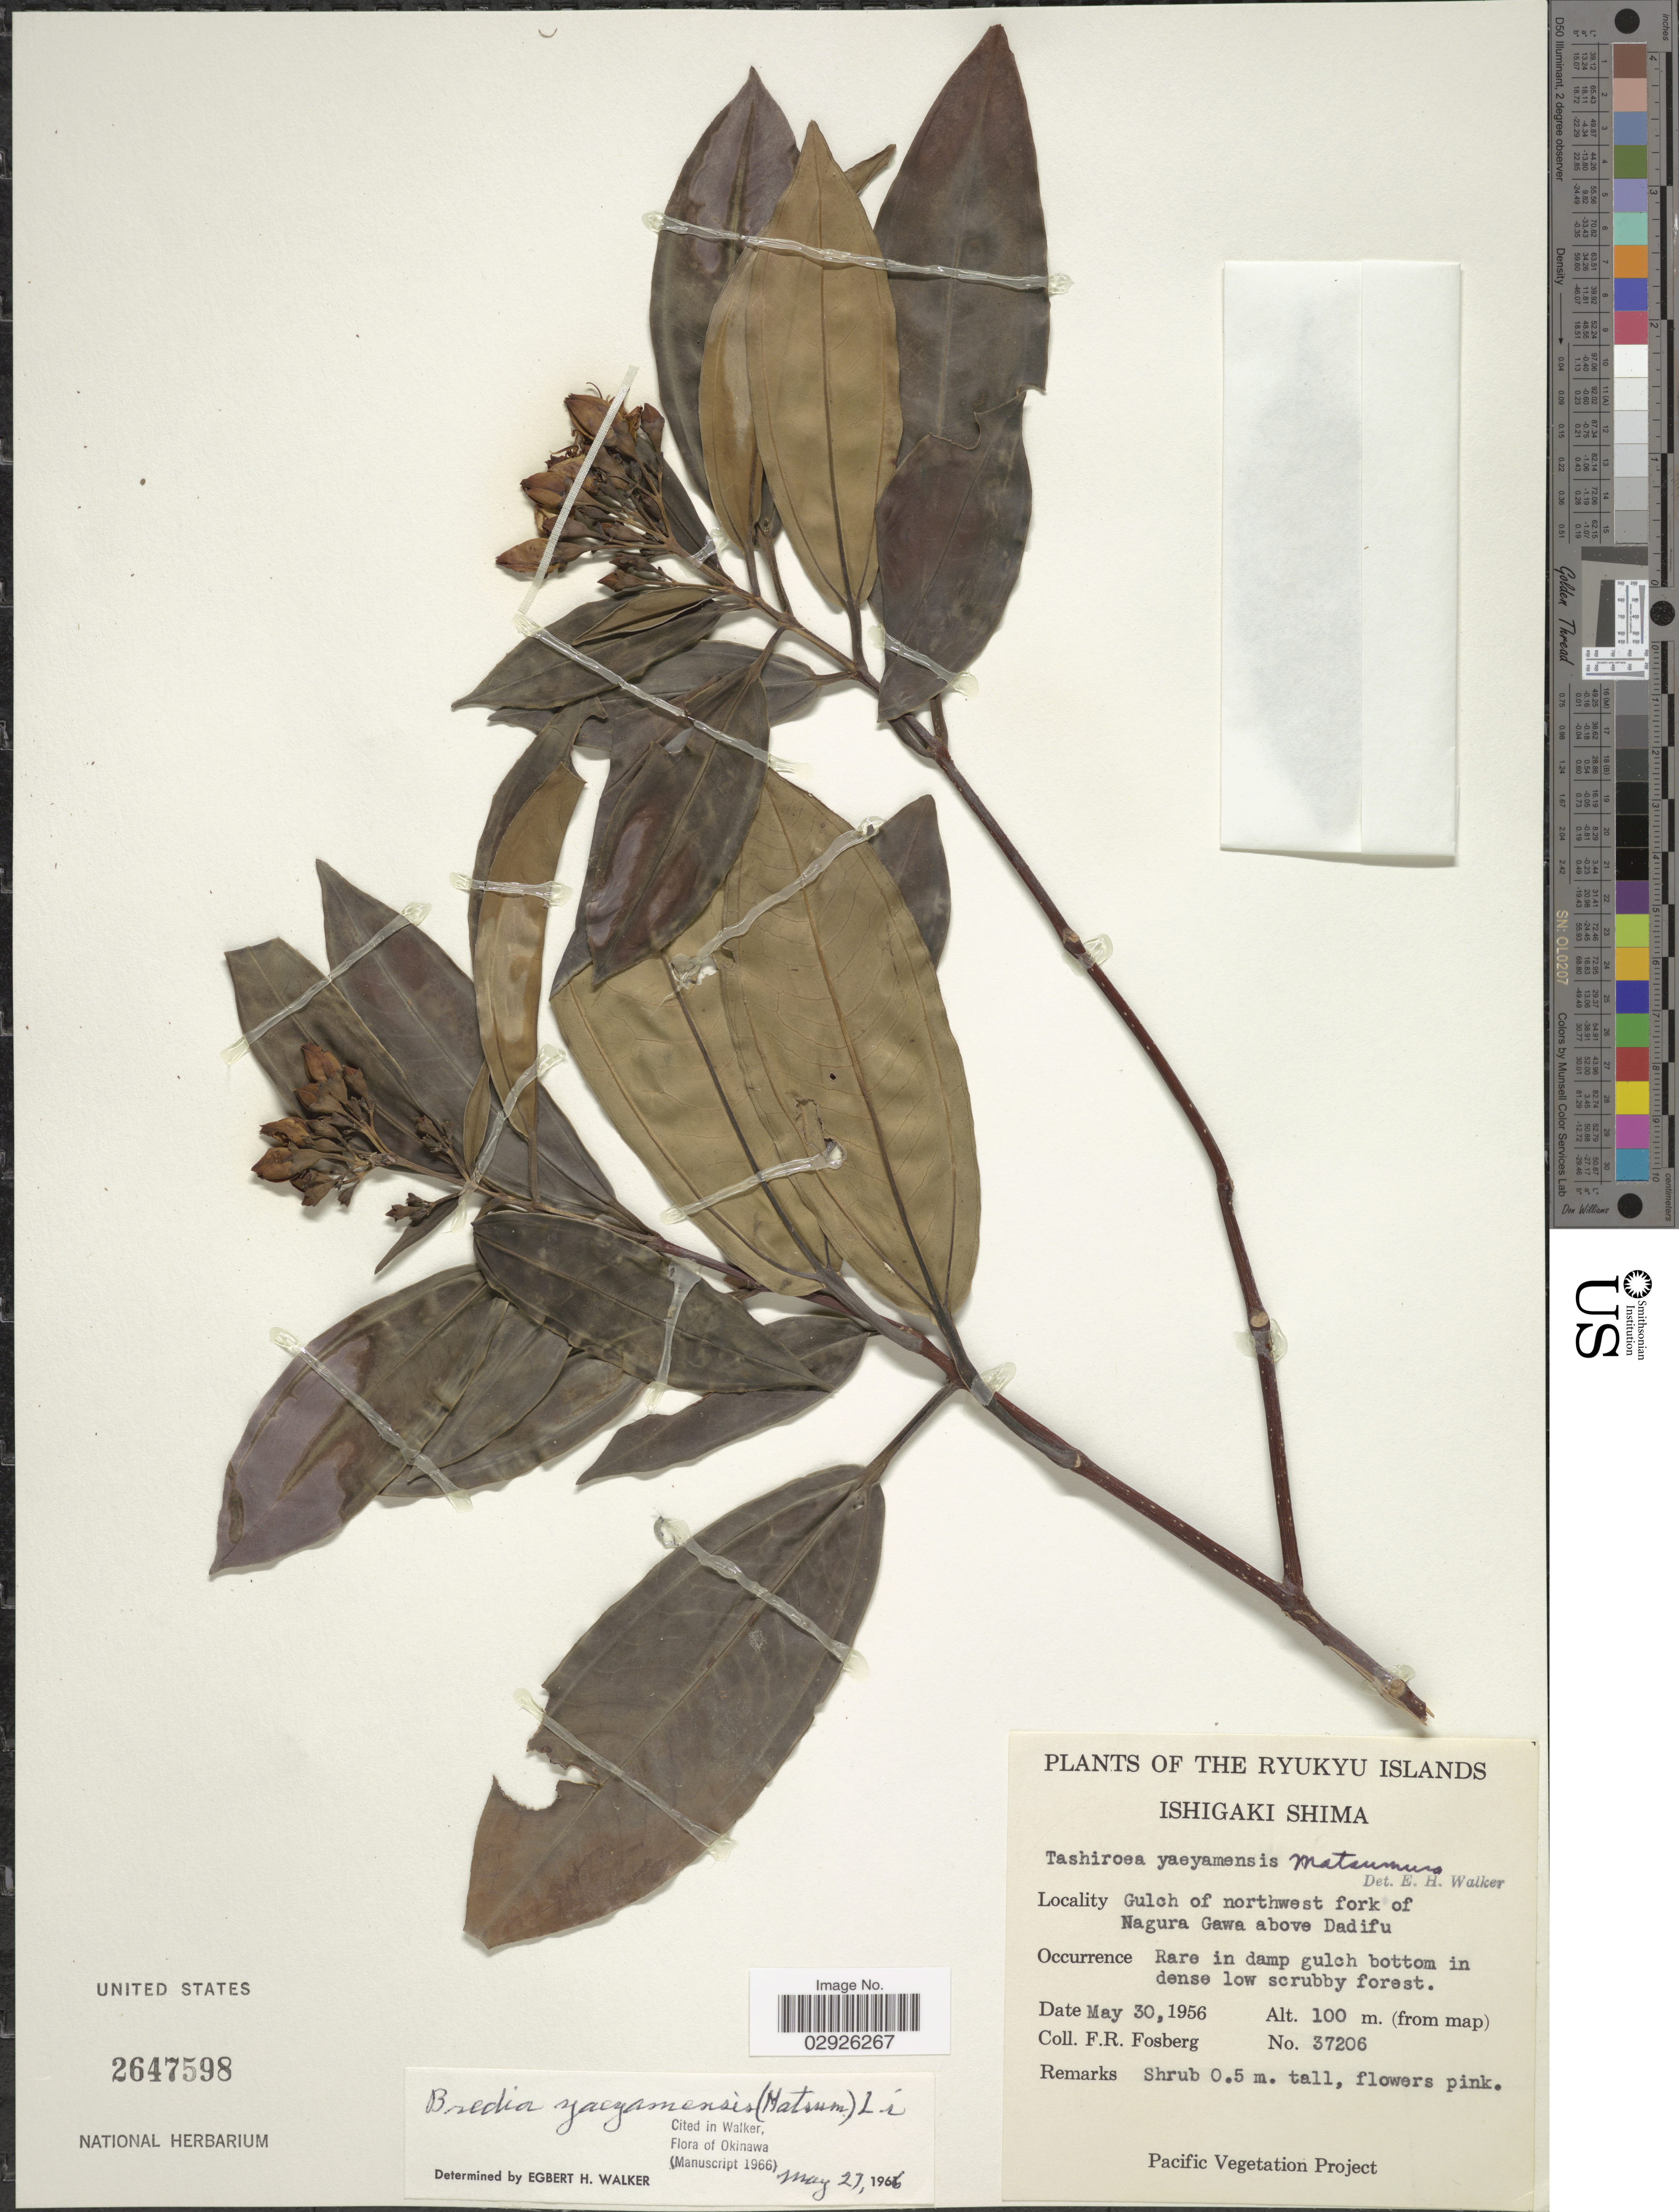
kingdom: Plantae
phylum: Tracheophyta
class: Magnoliopsida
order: Myrtales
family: Melastomataceae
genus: Tashiroea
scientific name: Tashiroea yaeyamensis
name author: Matsum.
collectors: F. R. Fosberg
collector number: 37206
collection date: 1956-05-30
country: Japan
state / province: Okinawa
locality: The Ryukyu Islands, Ishigaki Shima, Gulch of northwest fork of Nagura Gawa above Dadifu.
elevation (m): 100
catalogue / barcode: US 2647598